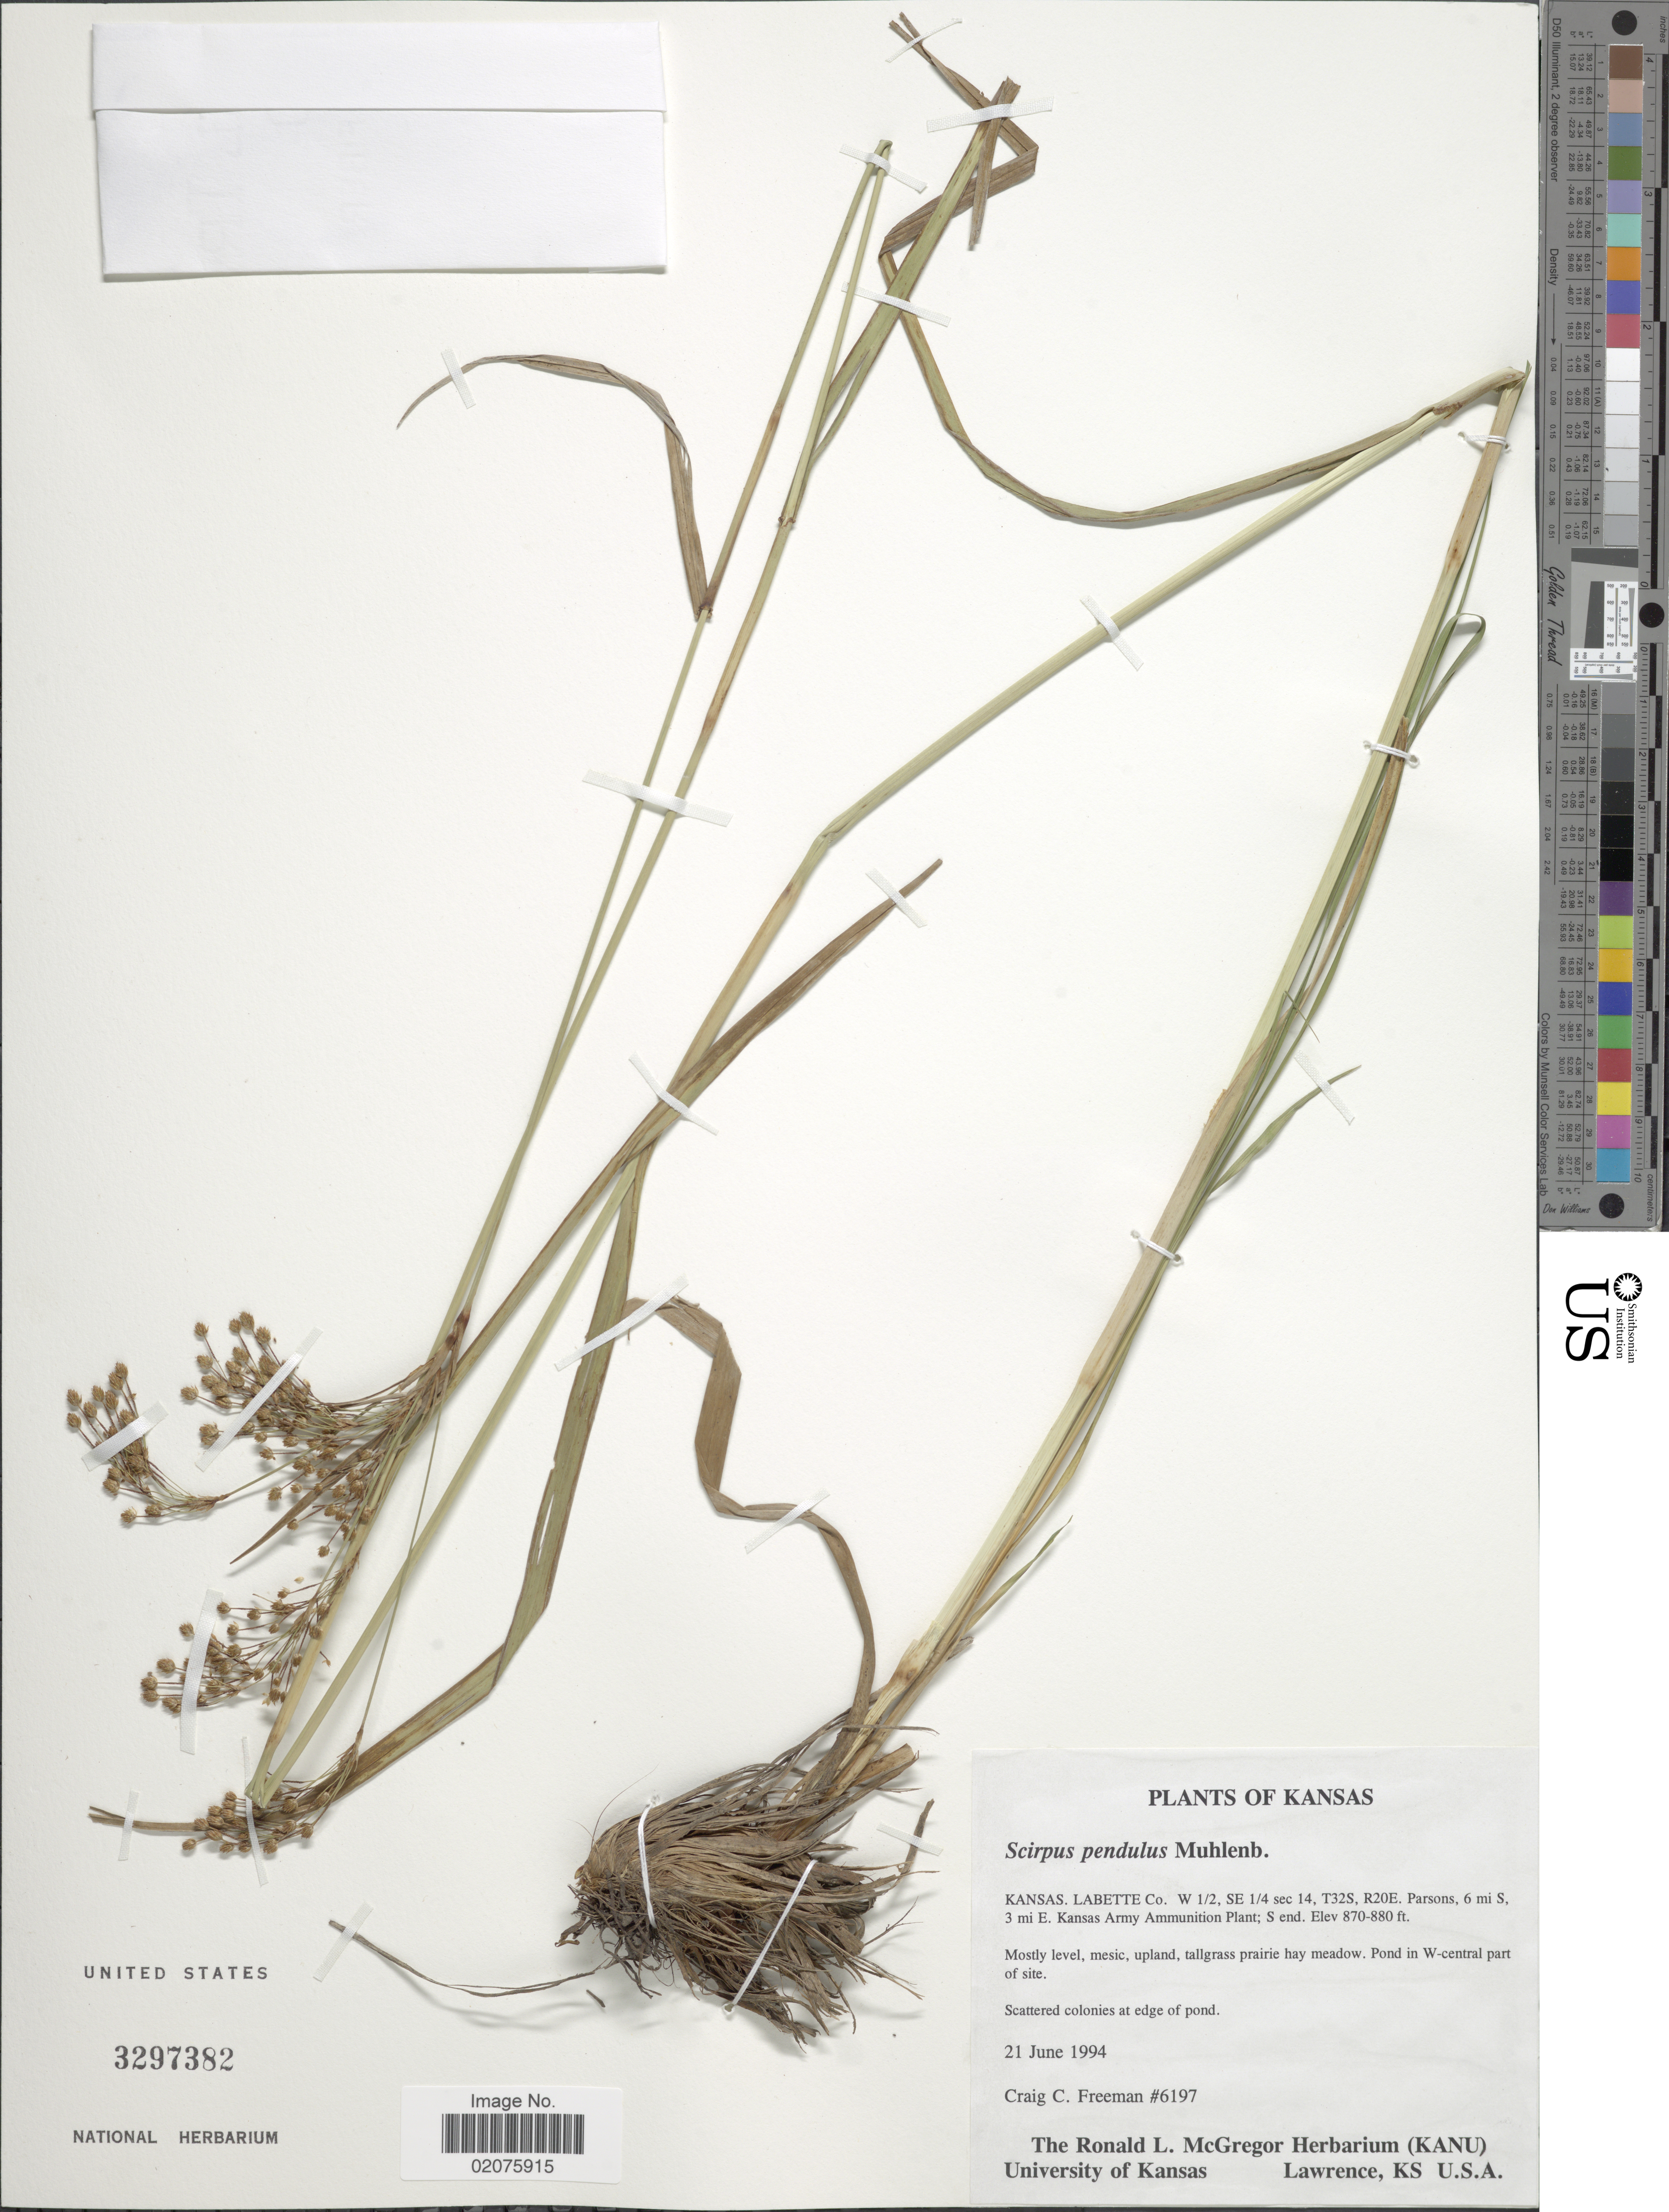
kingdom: Plantae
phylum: Tracheophyta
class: Liliopsida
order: Poales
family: Cyperaceae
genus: Scirpus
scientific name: Scirpus pendulus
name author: Muhl.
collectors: C. C. Freeman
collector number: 6197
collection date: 1994-06-21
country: United States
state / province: Kansas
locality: Labette Co. W 1/2, SE 1/4 sec 14, T32S, R20E. Parsons, 6 mi S, 3 mi E. Kansas Army Ammunition Plant; S end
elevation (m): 265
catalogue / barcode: US 3297382